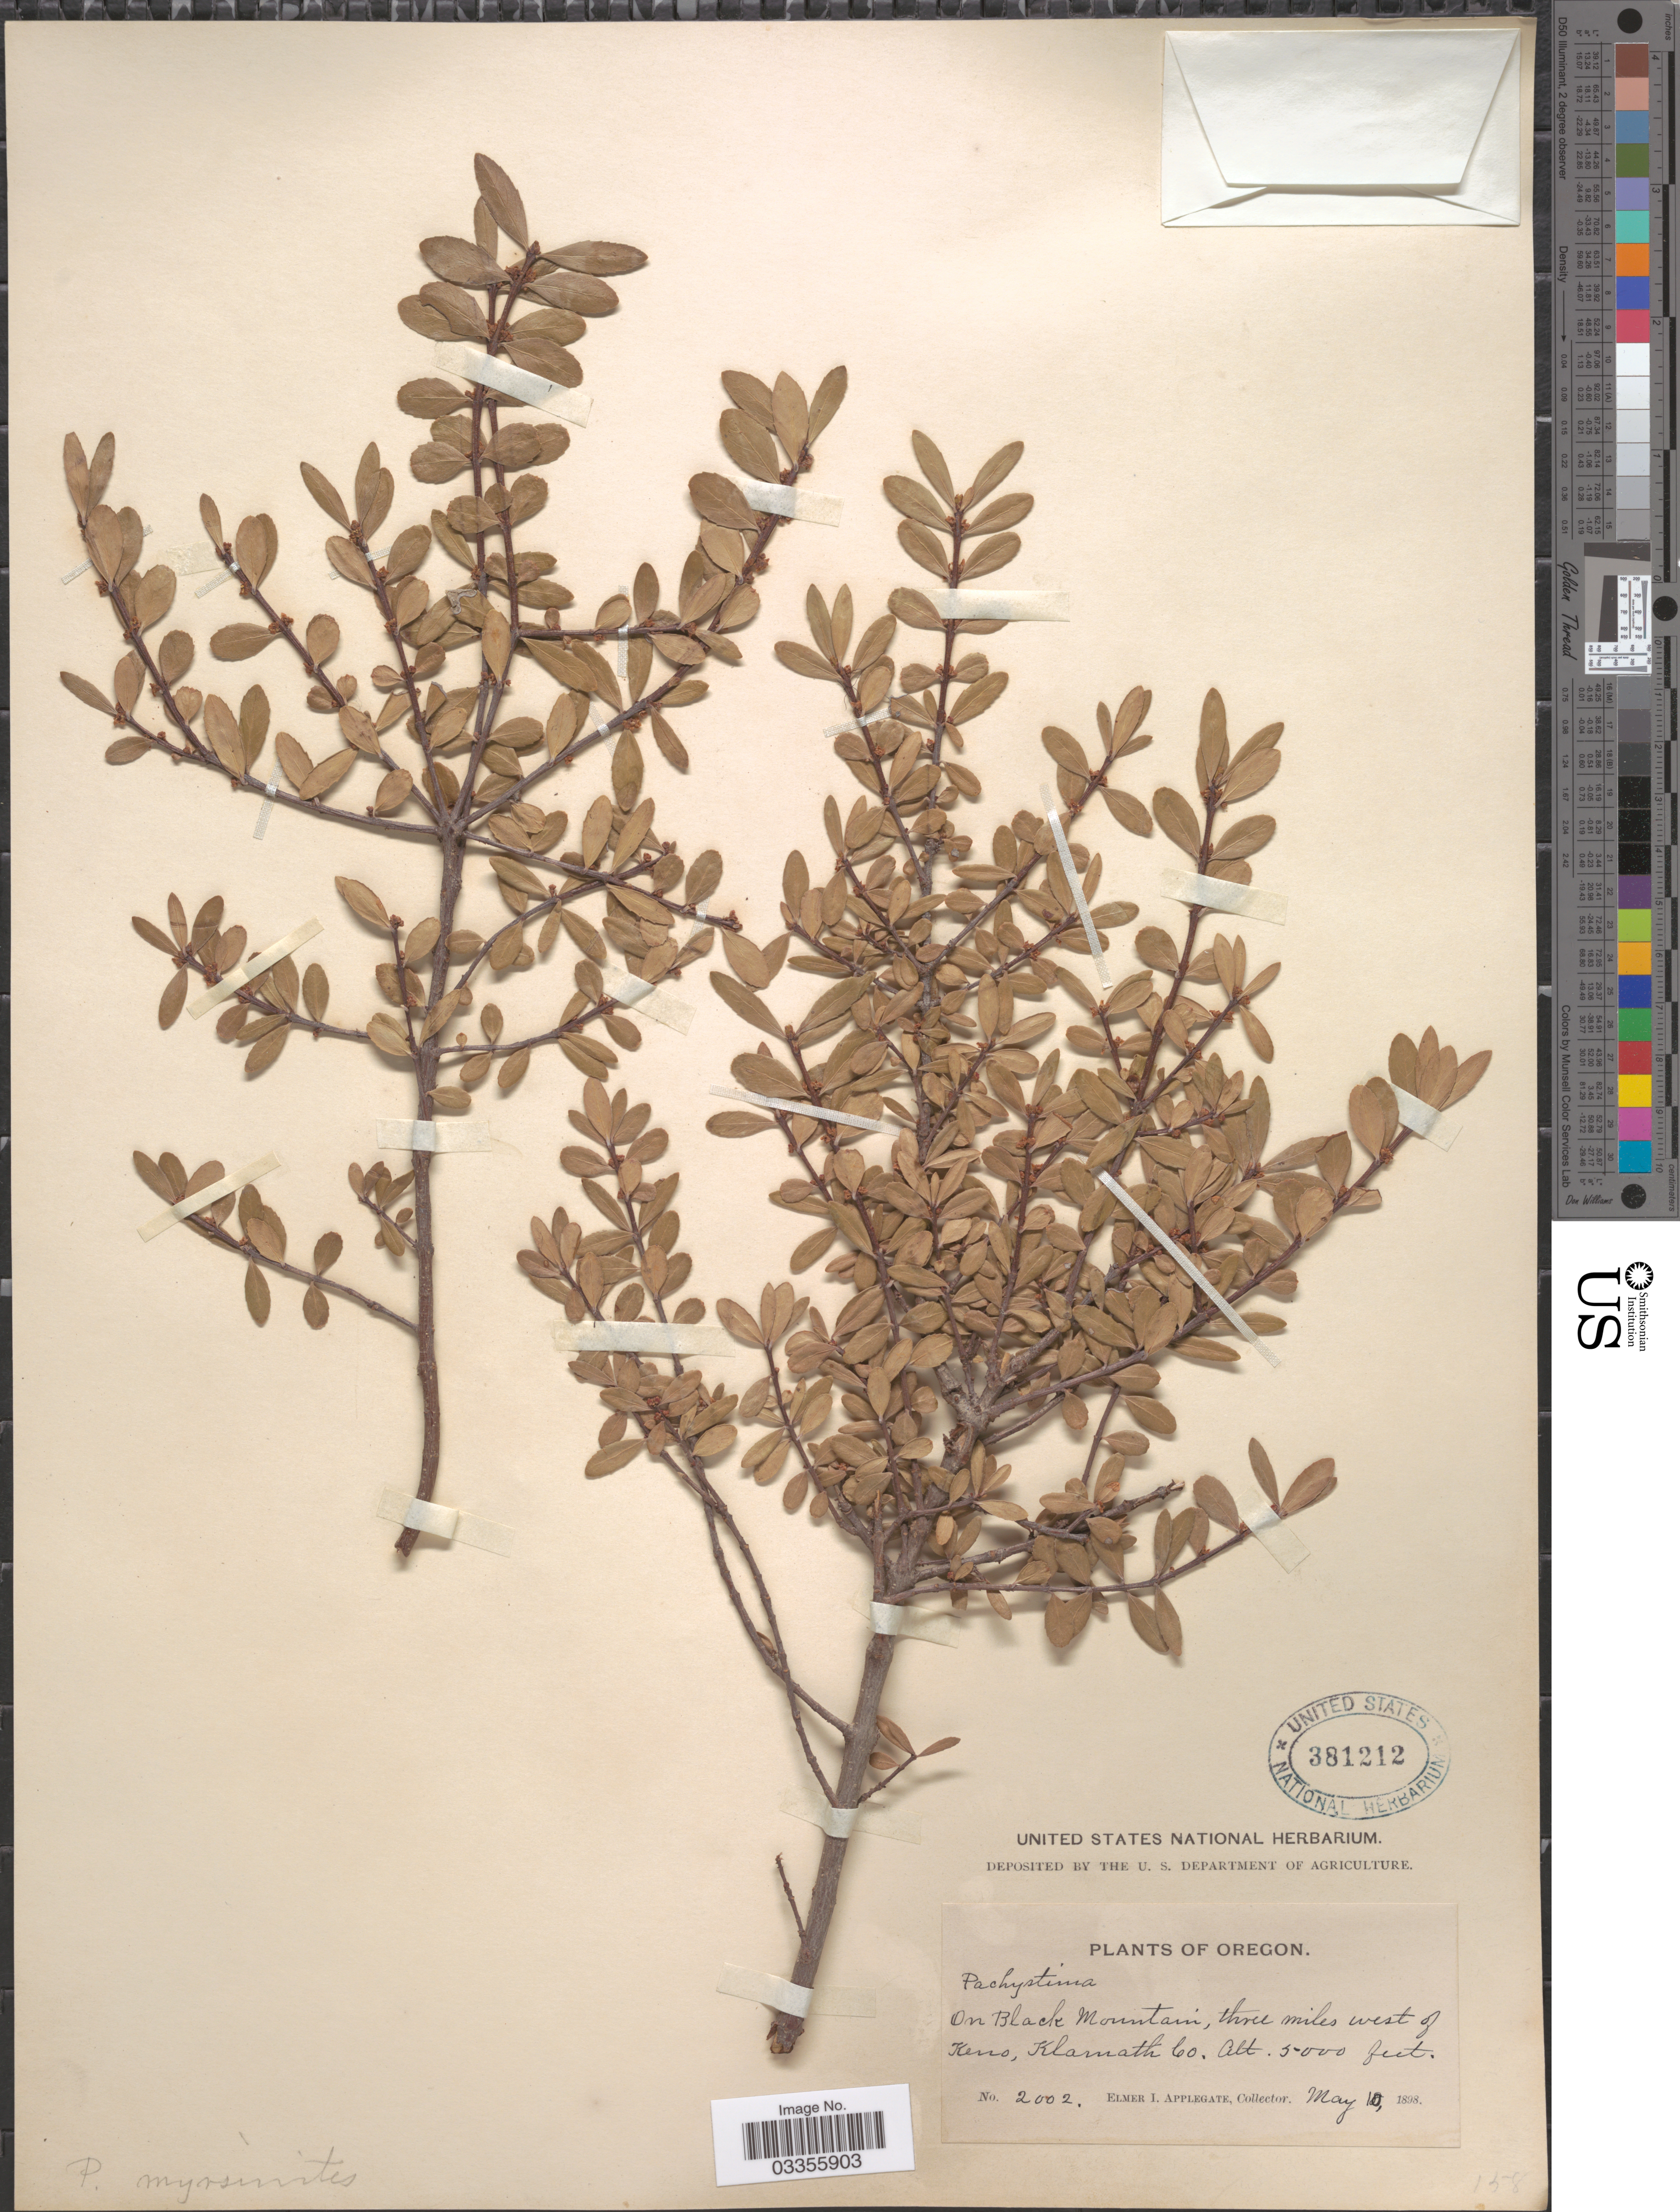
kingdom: Plantae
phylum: Tracheophyta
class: Magnoliopsida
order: Celastrales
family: Celastraceae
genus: Paxistima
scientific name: Paxistima myrsinites subsp. myrsinites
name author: (Pursh) Raf.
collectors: E. I. Applegate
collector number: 2002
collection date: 1898-05-10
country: United States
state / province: Oregon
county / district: Klamath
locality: On Black Mountain, three miles west of Keno, Klamath Co.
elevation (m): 1524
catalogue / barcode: US 381212